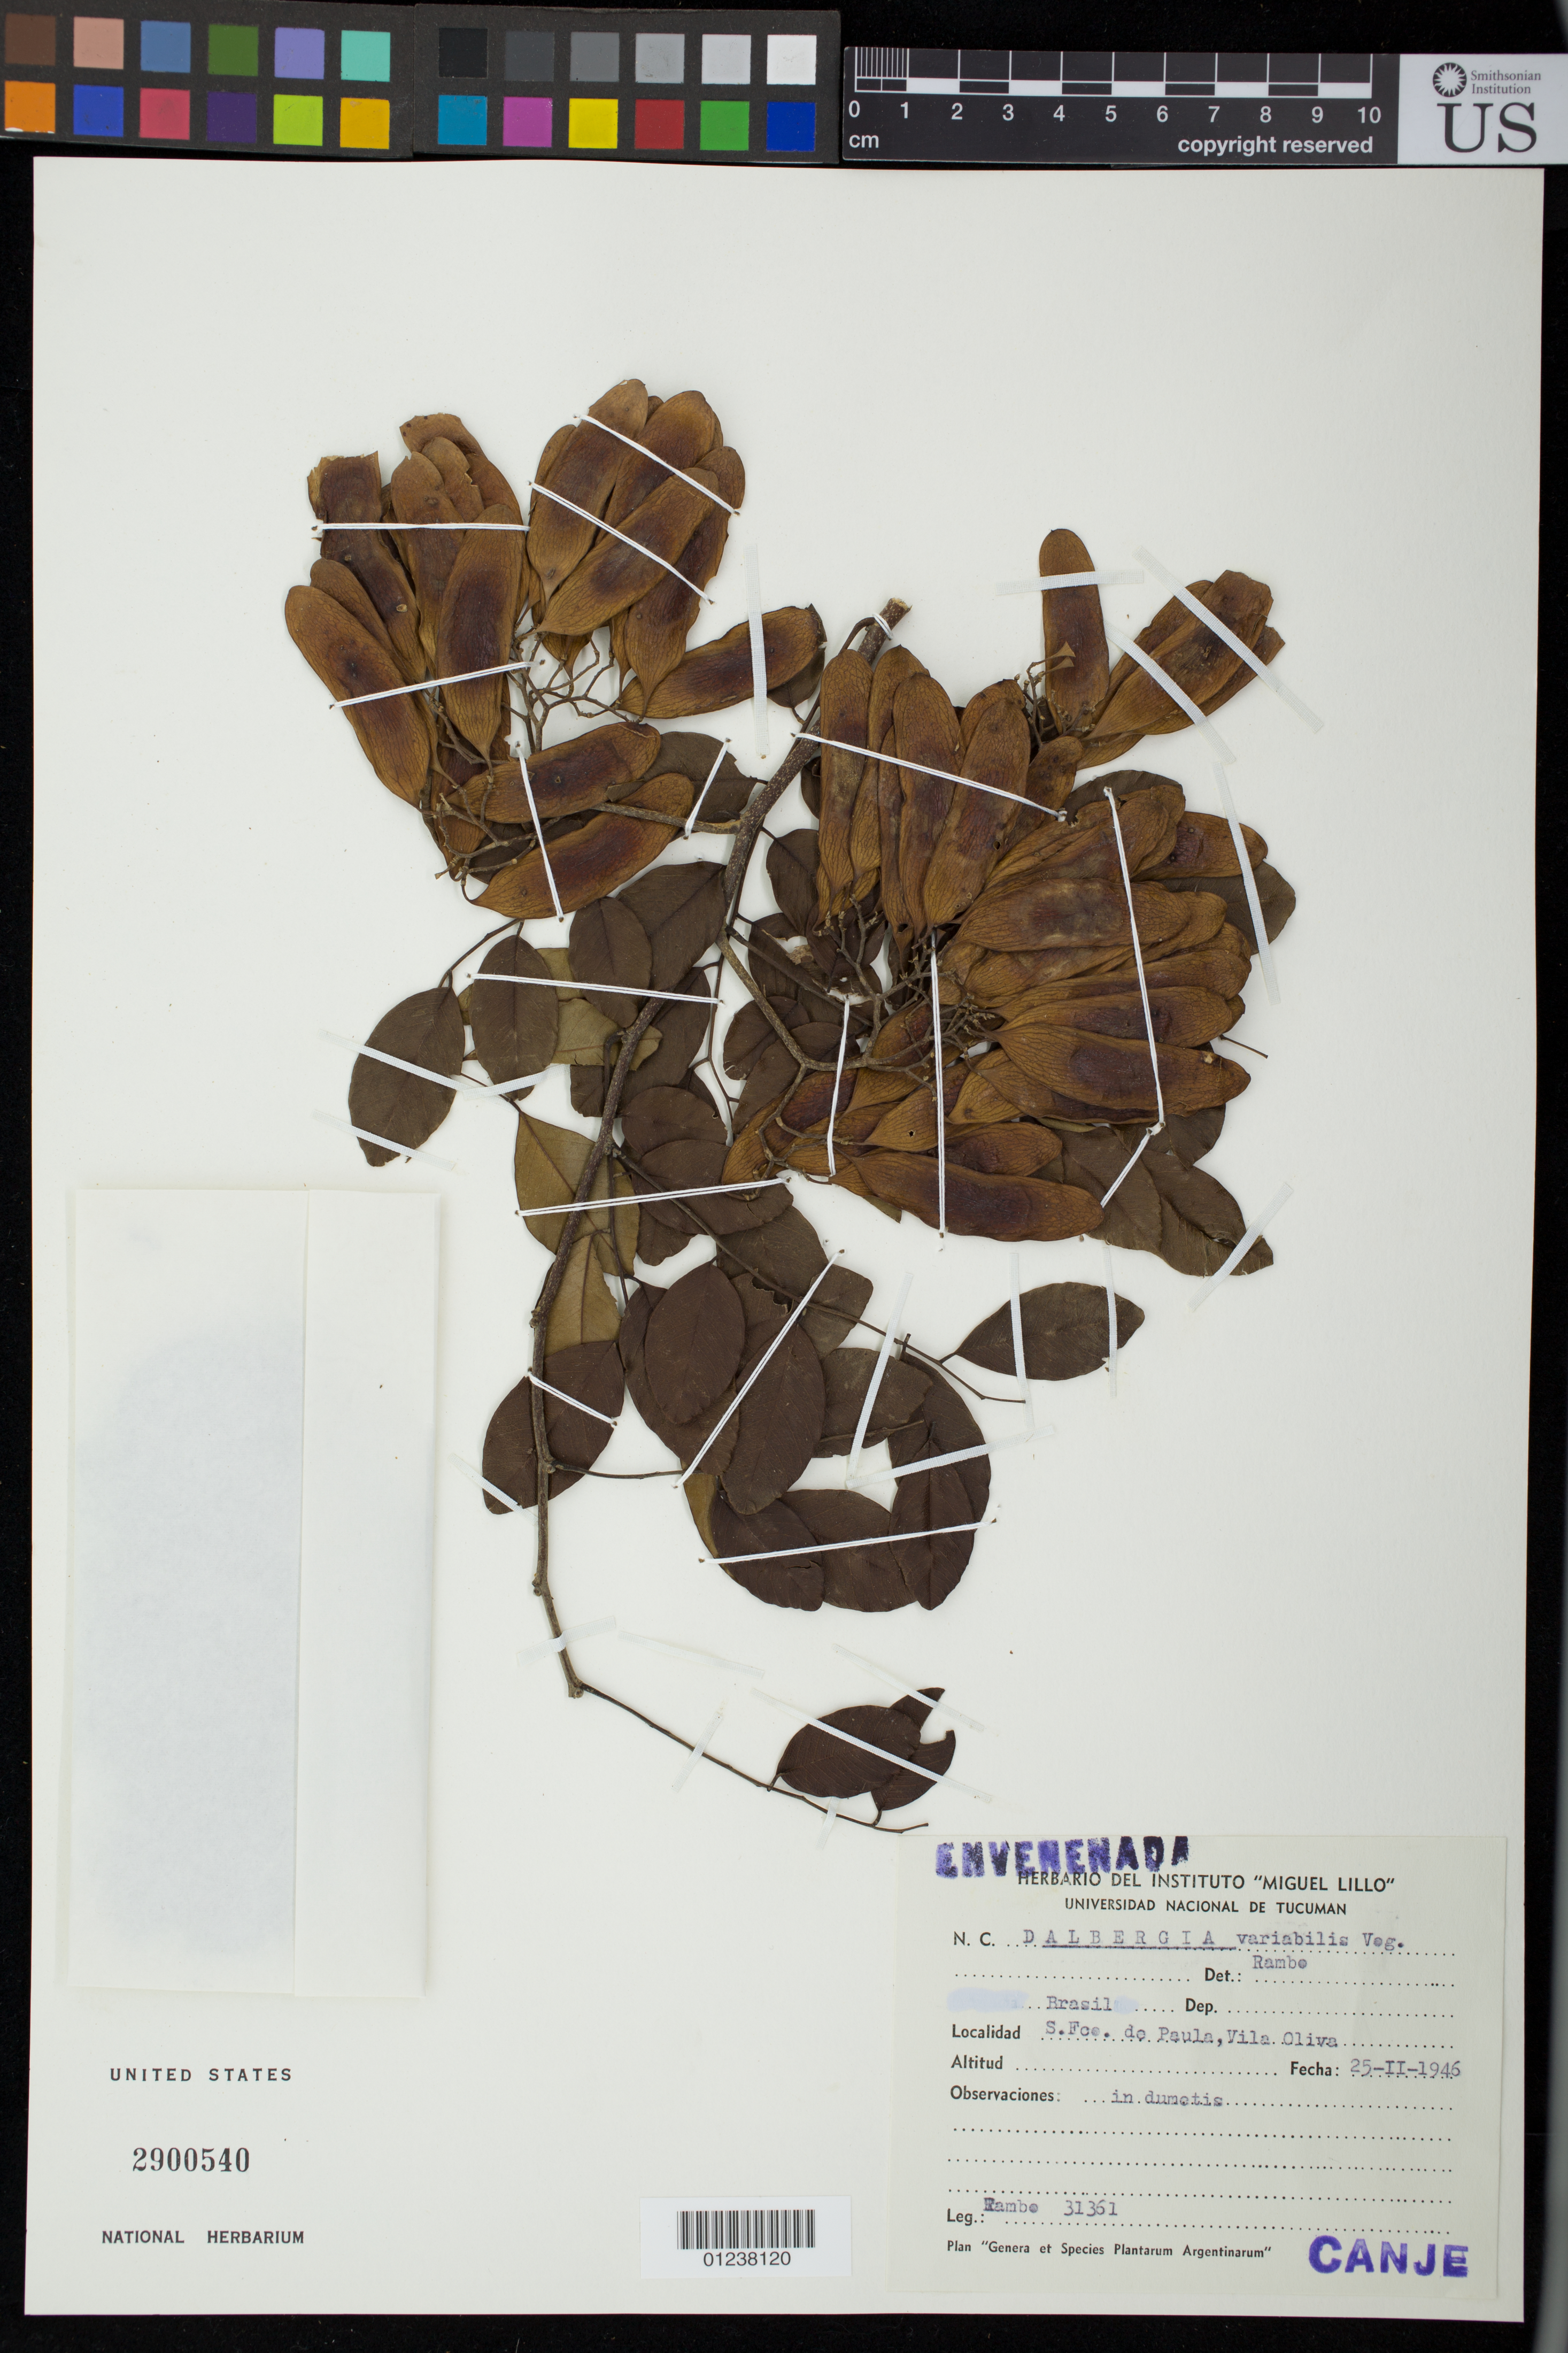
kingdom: Plantae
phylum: Tracheophyta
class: Magnoliopsida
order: Fabales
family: Fabaceae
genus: Dalbergia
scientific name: Dalbergia frutescens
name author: (Vell.) Britton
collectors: Rambe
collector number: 31361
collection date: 1946-02-25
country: Brazil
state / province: Rio Grande do Sul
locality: S. Fco. de Paula, Vila Oliva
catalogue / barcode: US 2900540